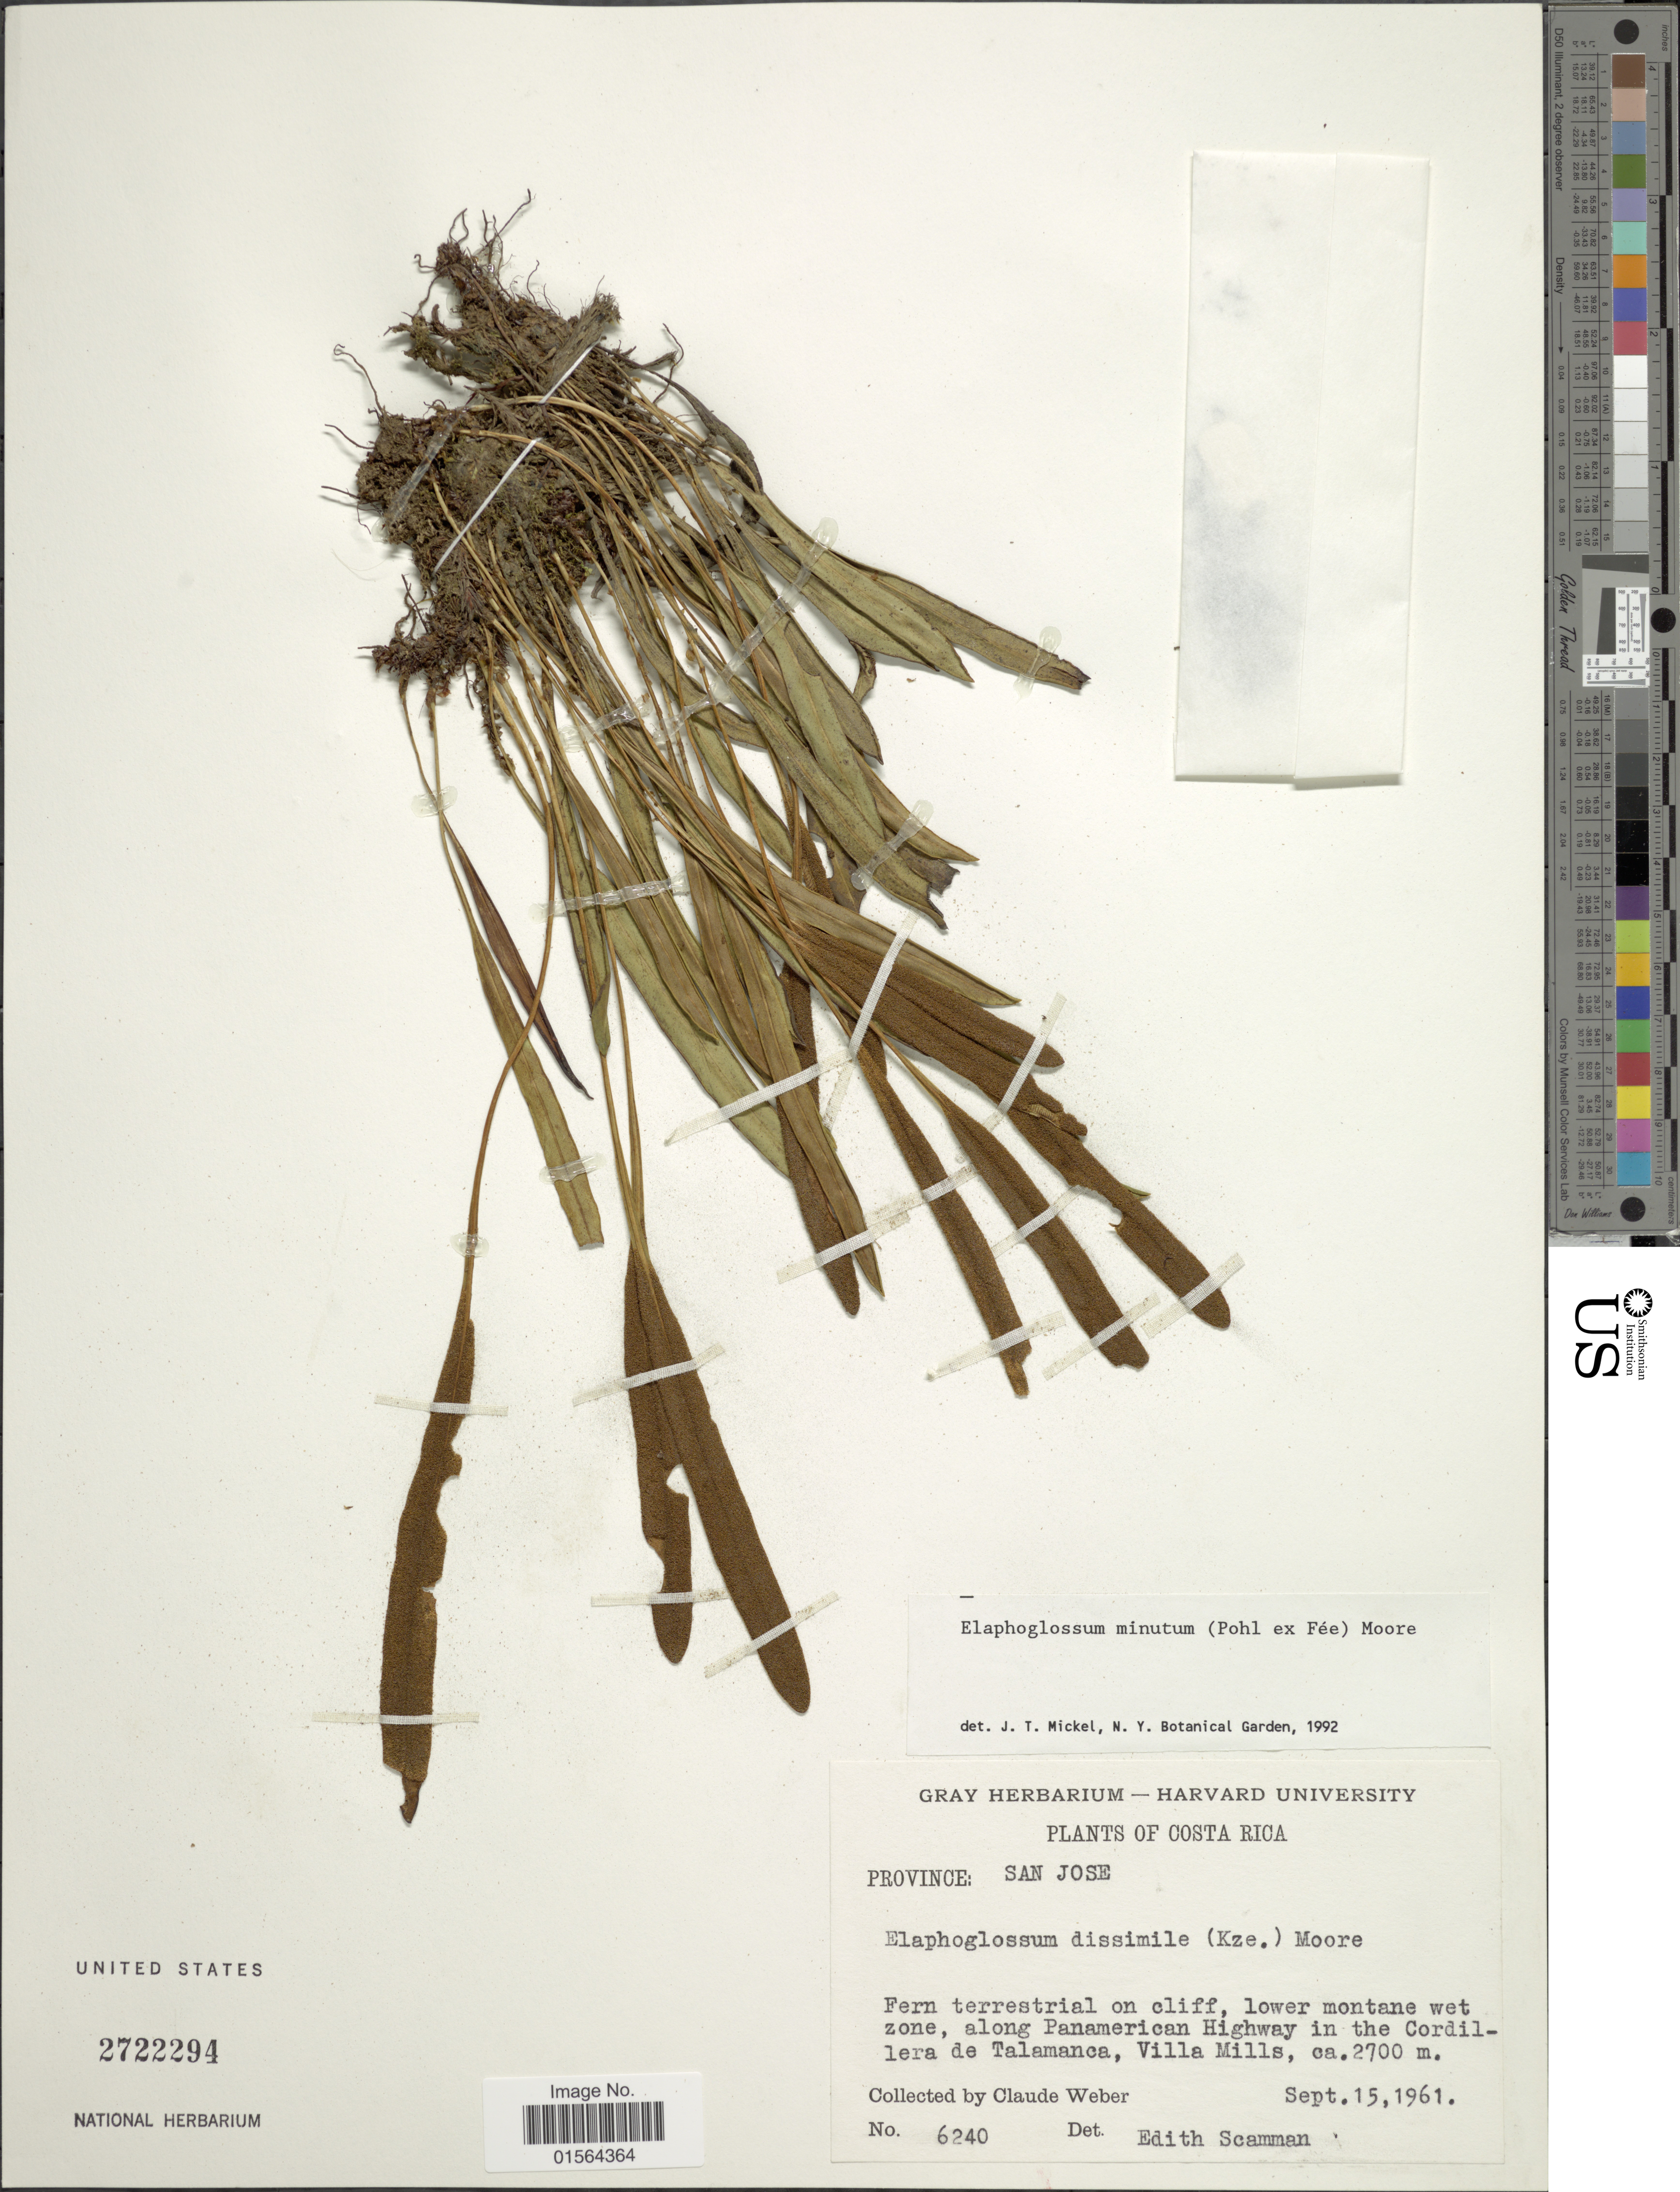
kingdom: Plantae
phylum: Tracheophyta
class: Polypodiopsida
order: Polypodiales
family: Dryopteridaceae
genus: Elaphoglossum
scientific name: Elaphoglossum minutum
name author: (Pohl ex Fée) T. Moore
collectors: C. I. Weber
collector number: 6240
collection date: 1961-09-15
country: Costa Rica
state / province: San José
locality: Province San Jose, along Panamerican Highway in the Cordillera de Talamanca, Villa Mills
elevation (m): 2700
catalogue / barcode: US 2722294